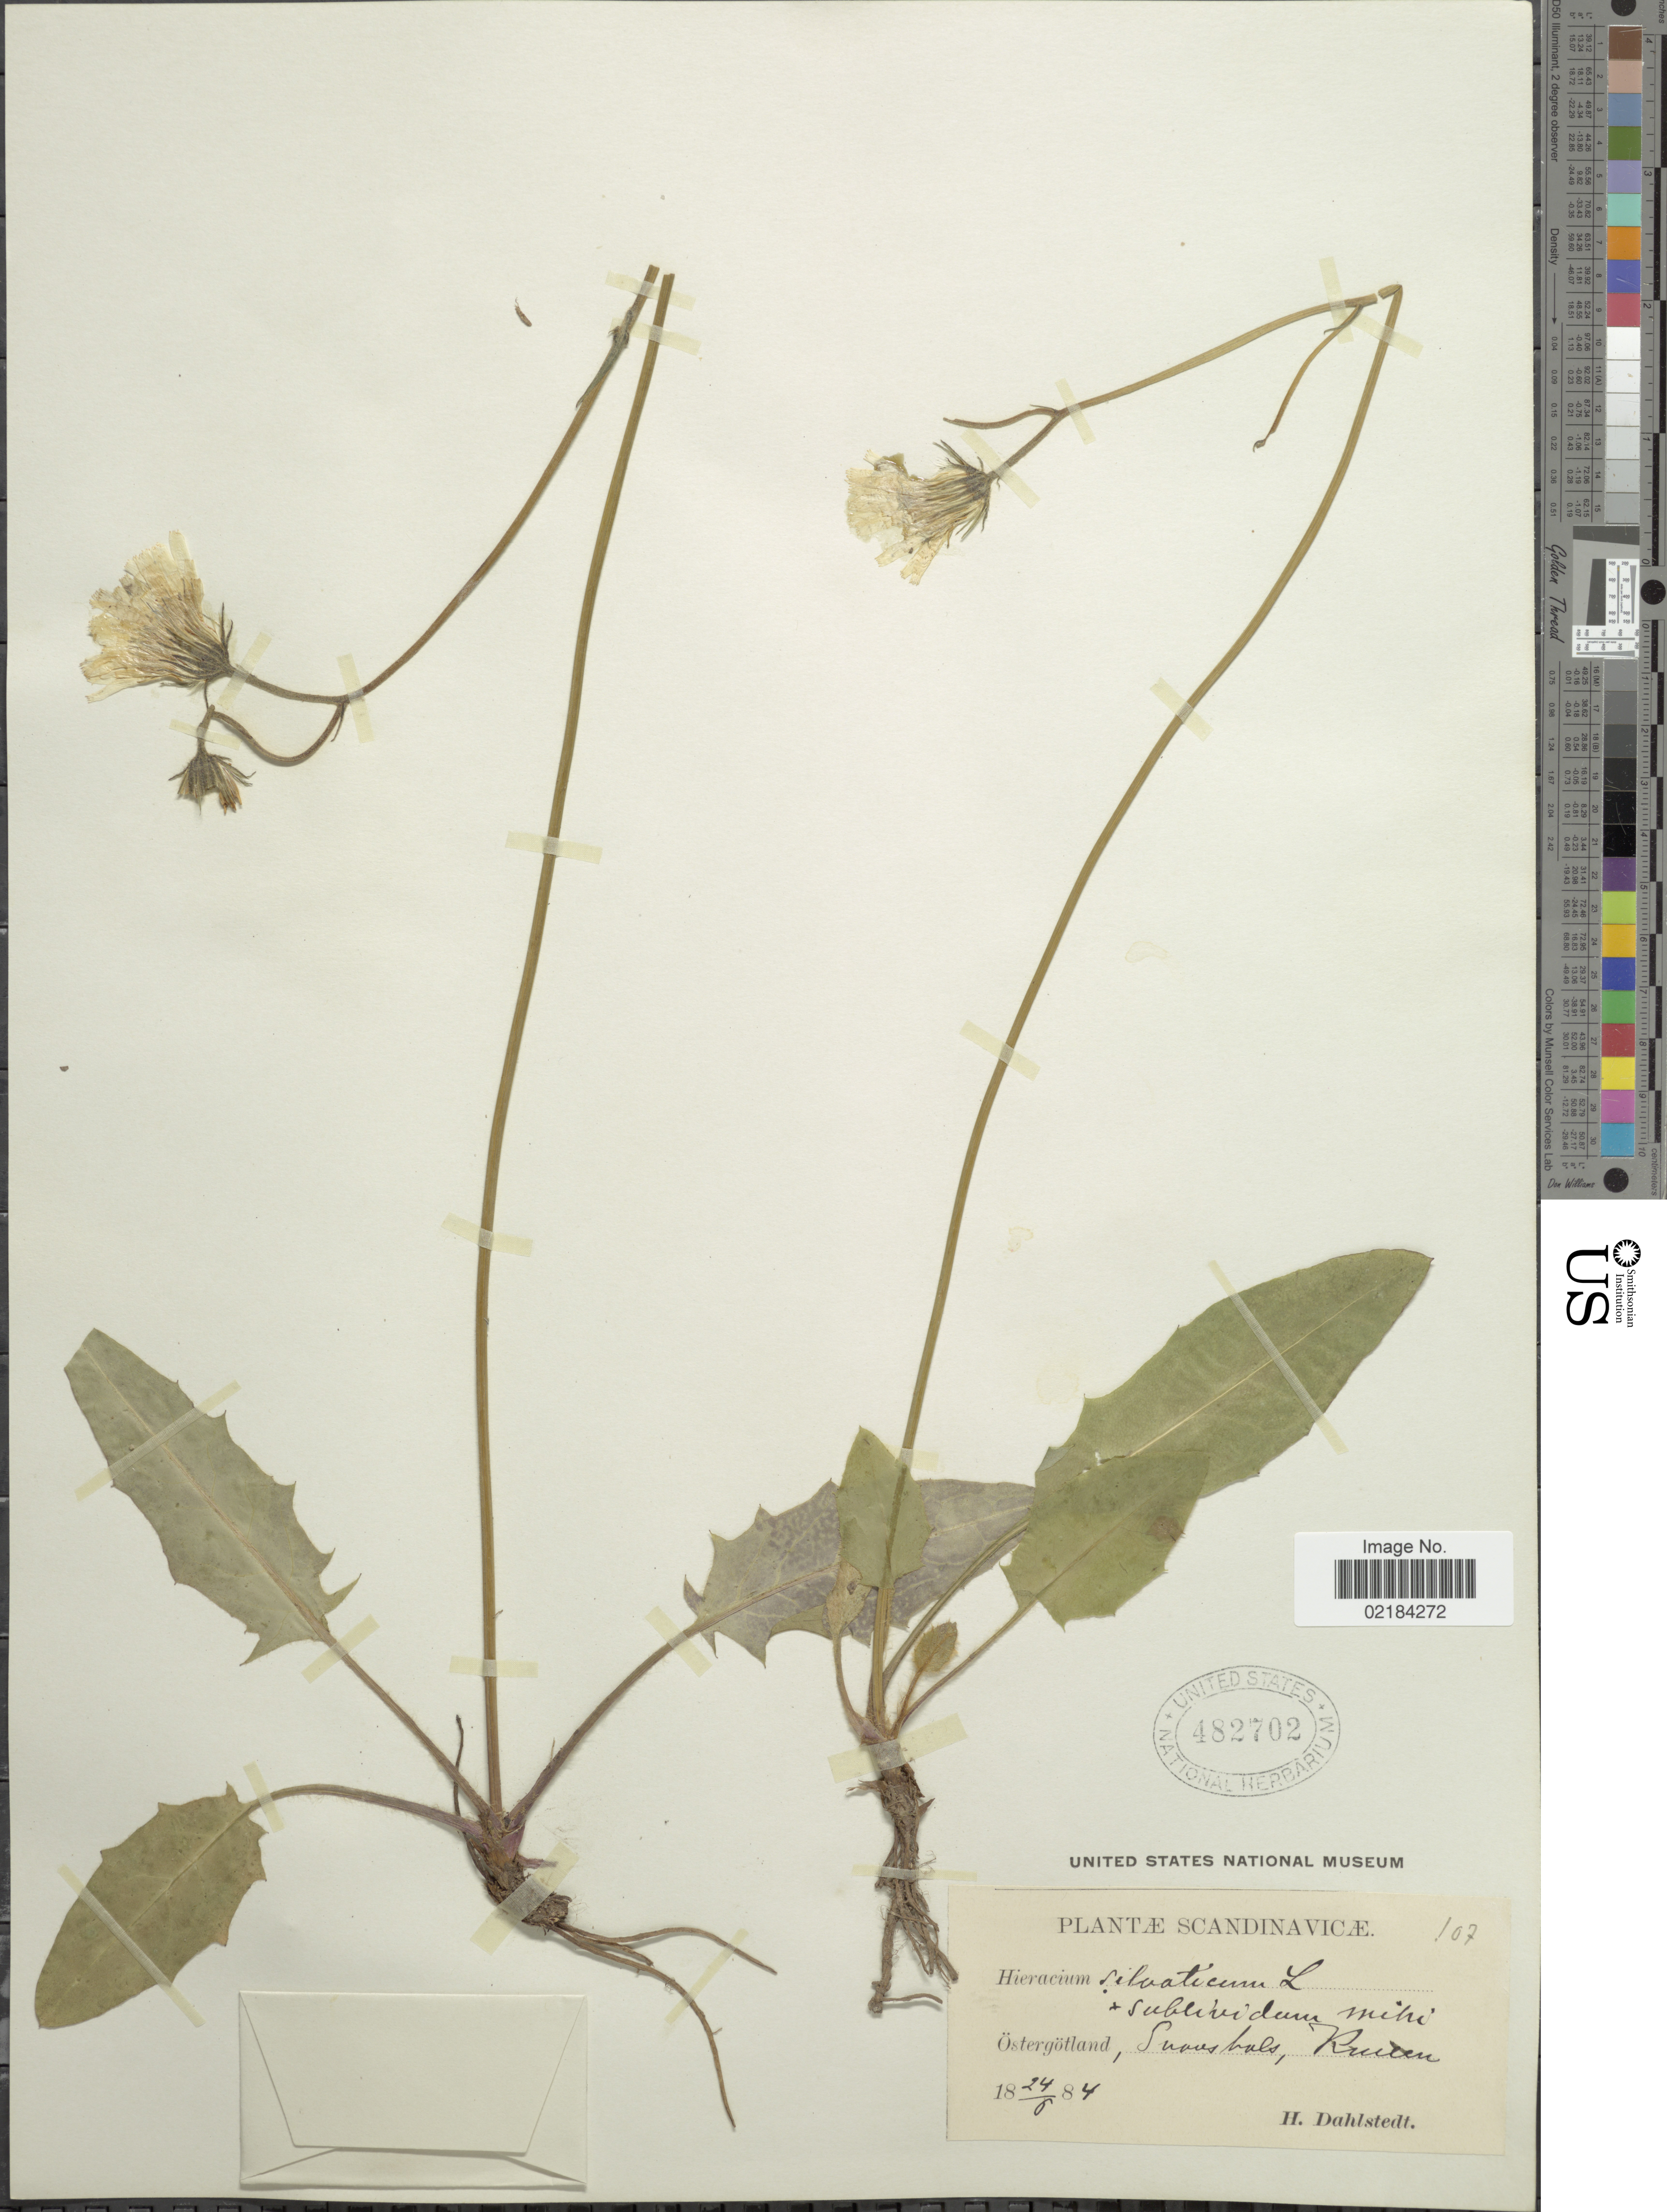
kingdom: Plantae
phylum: Tracheophyta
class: Magnoliopsida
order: Asterales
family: Asteraceae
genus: Hieracium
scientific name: Hieracium sylvaticum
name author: (L.) Gouan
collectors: H. G. Dahlstedt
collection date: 1884-06-24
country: Sweden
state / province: Östergötland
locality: Scandinavicae. Ostergotland, Snaashals, Ruen [interpreted]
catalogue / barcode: US 482702